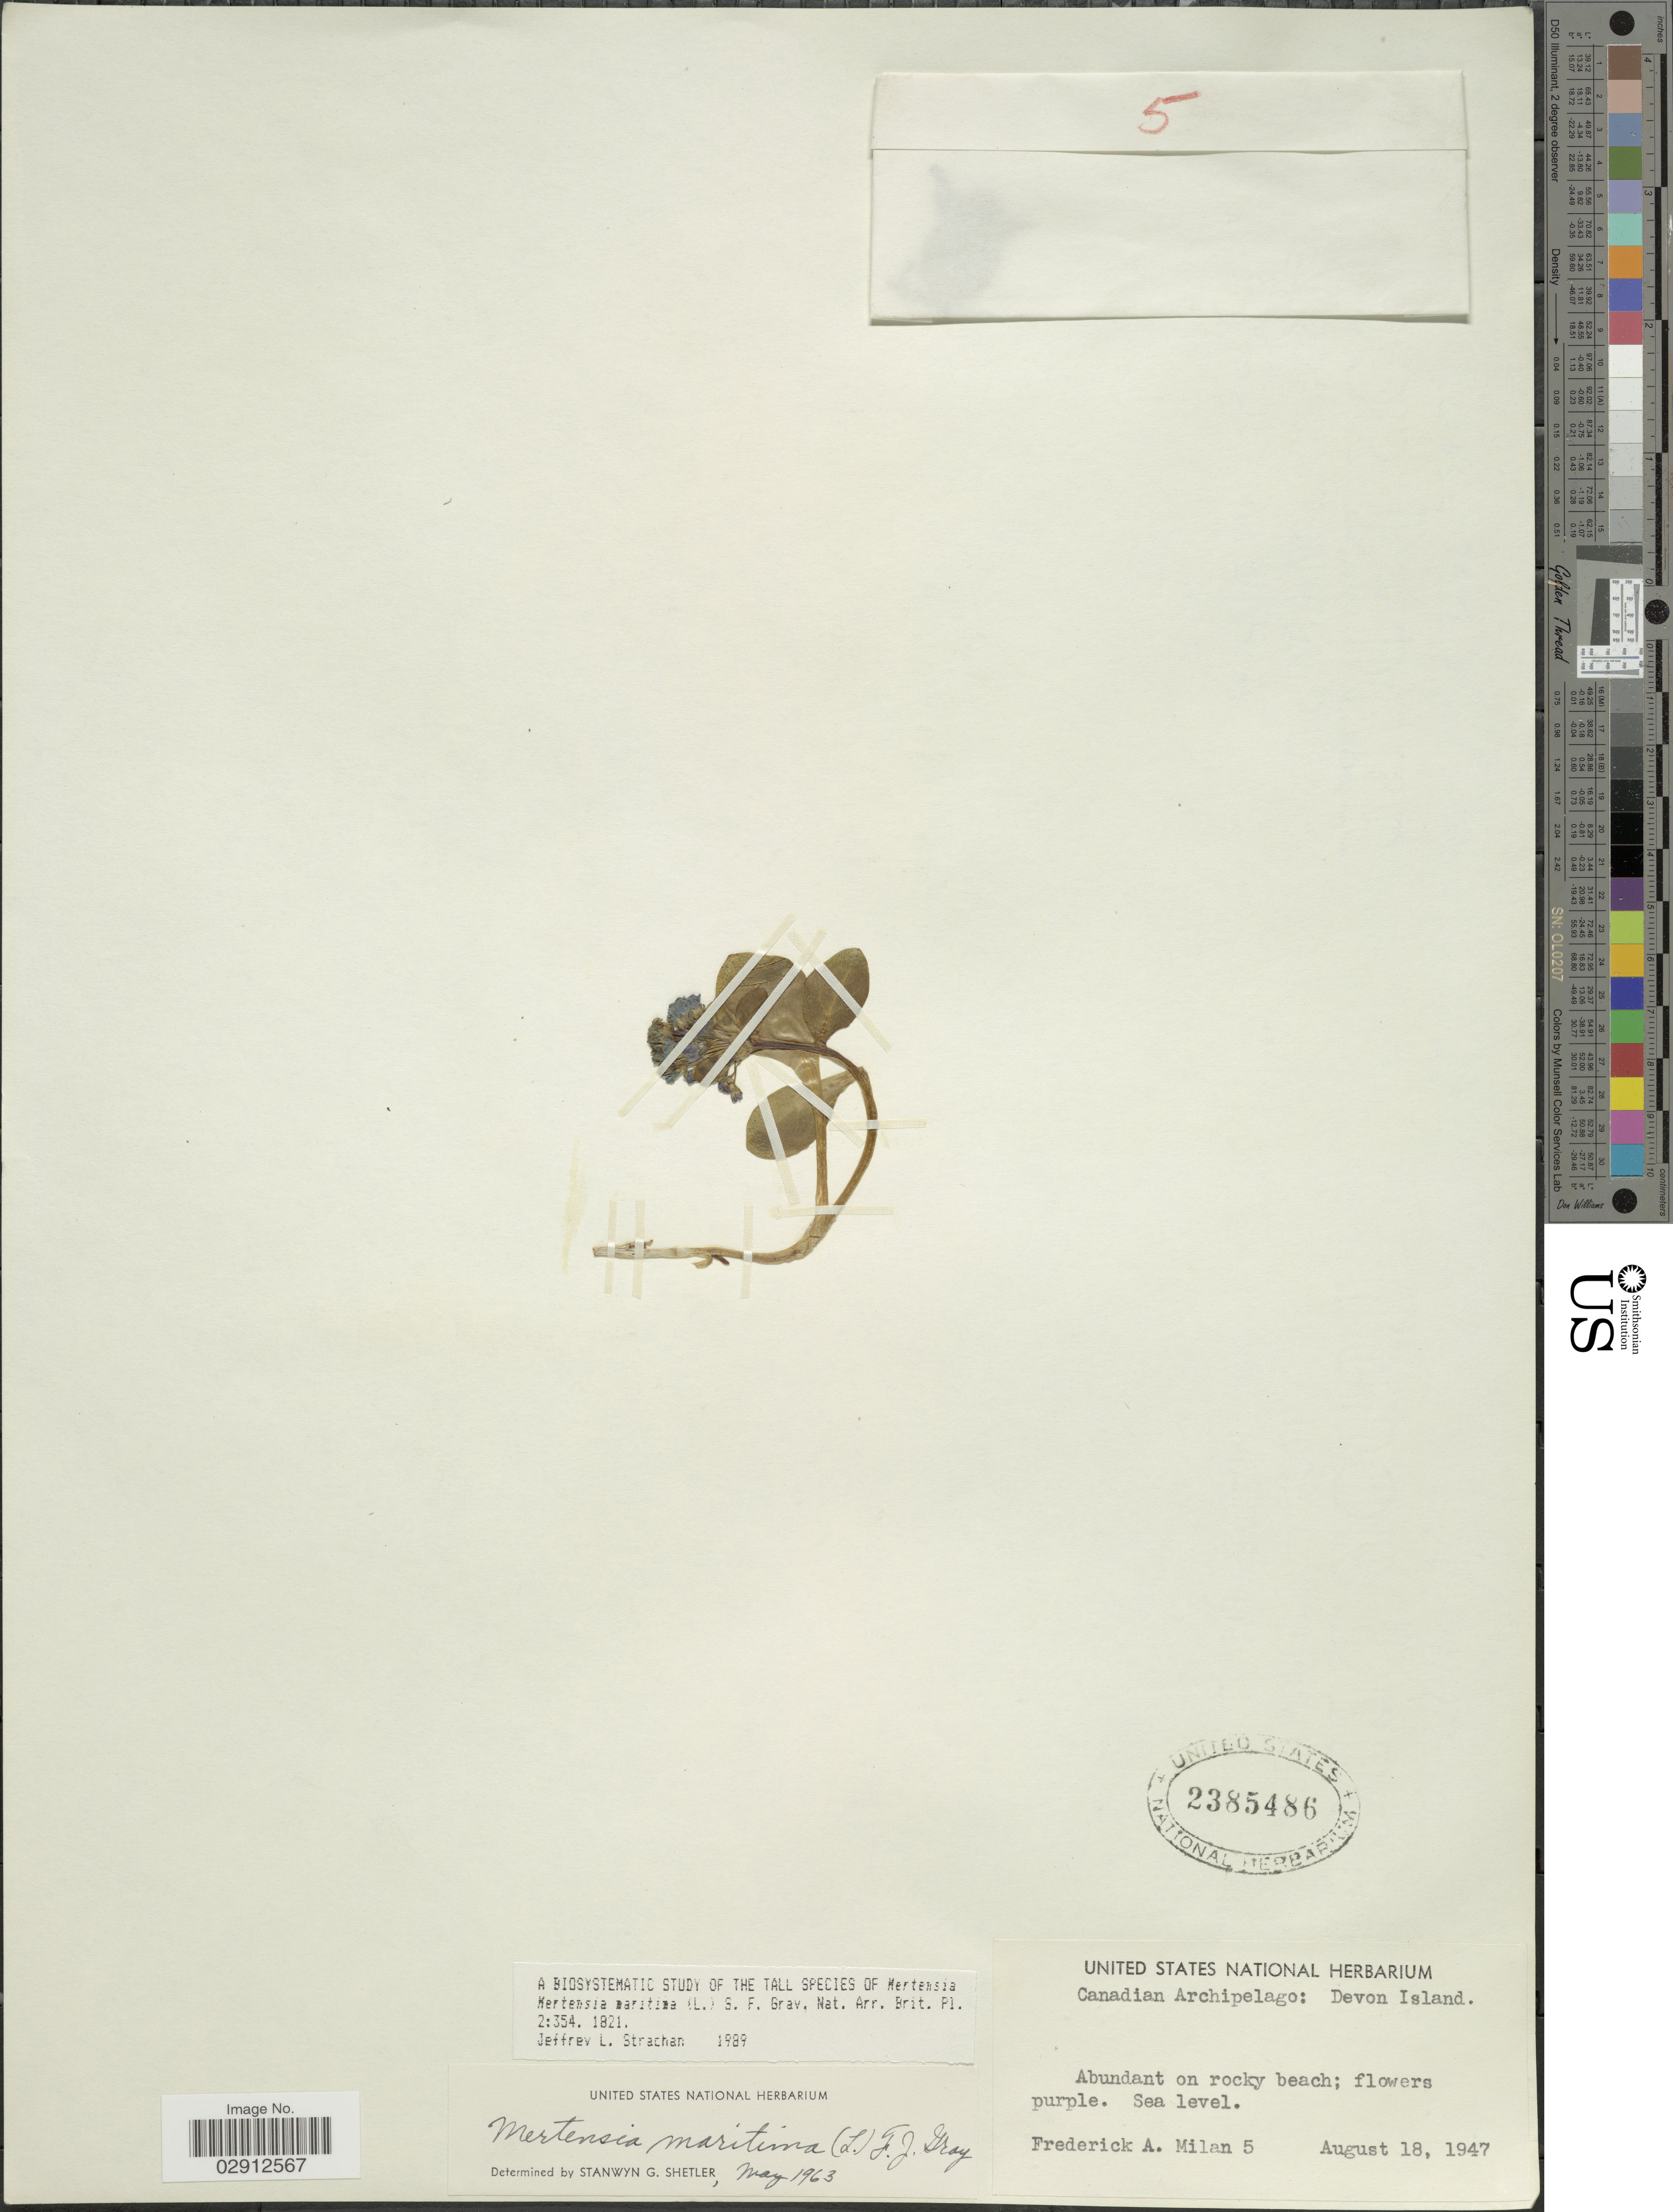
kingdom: Plantae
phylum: Tracheophyta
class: Magnoliopsida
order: Boraginales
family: Boraginaceae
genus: Mertensia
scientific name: Mertensia maritima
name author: (L.) S.F. Gray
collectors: F. Milan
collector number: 5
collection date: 1947-08-18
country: Canada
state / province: Nunavut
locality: Canadian Archipelago: Devon Island.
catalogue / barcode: US 2385486